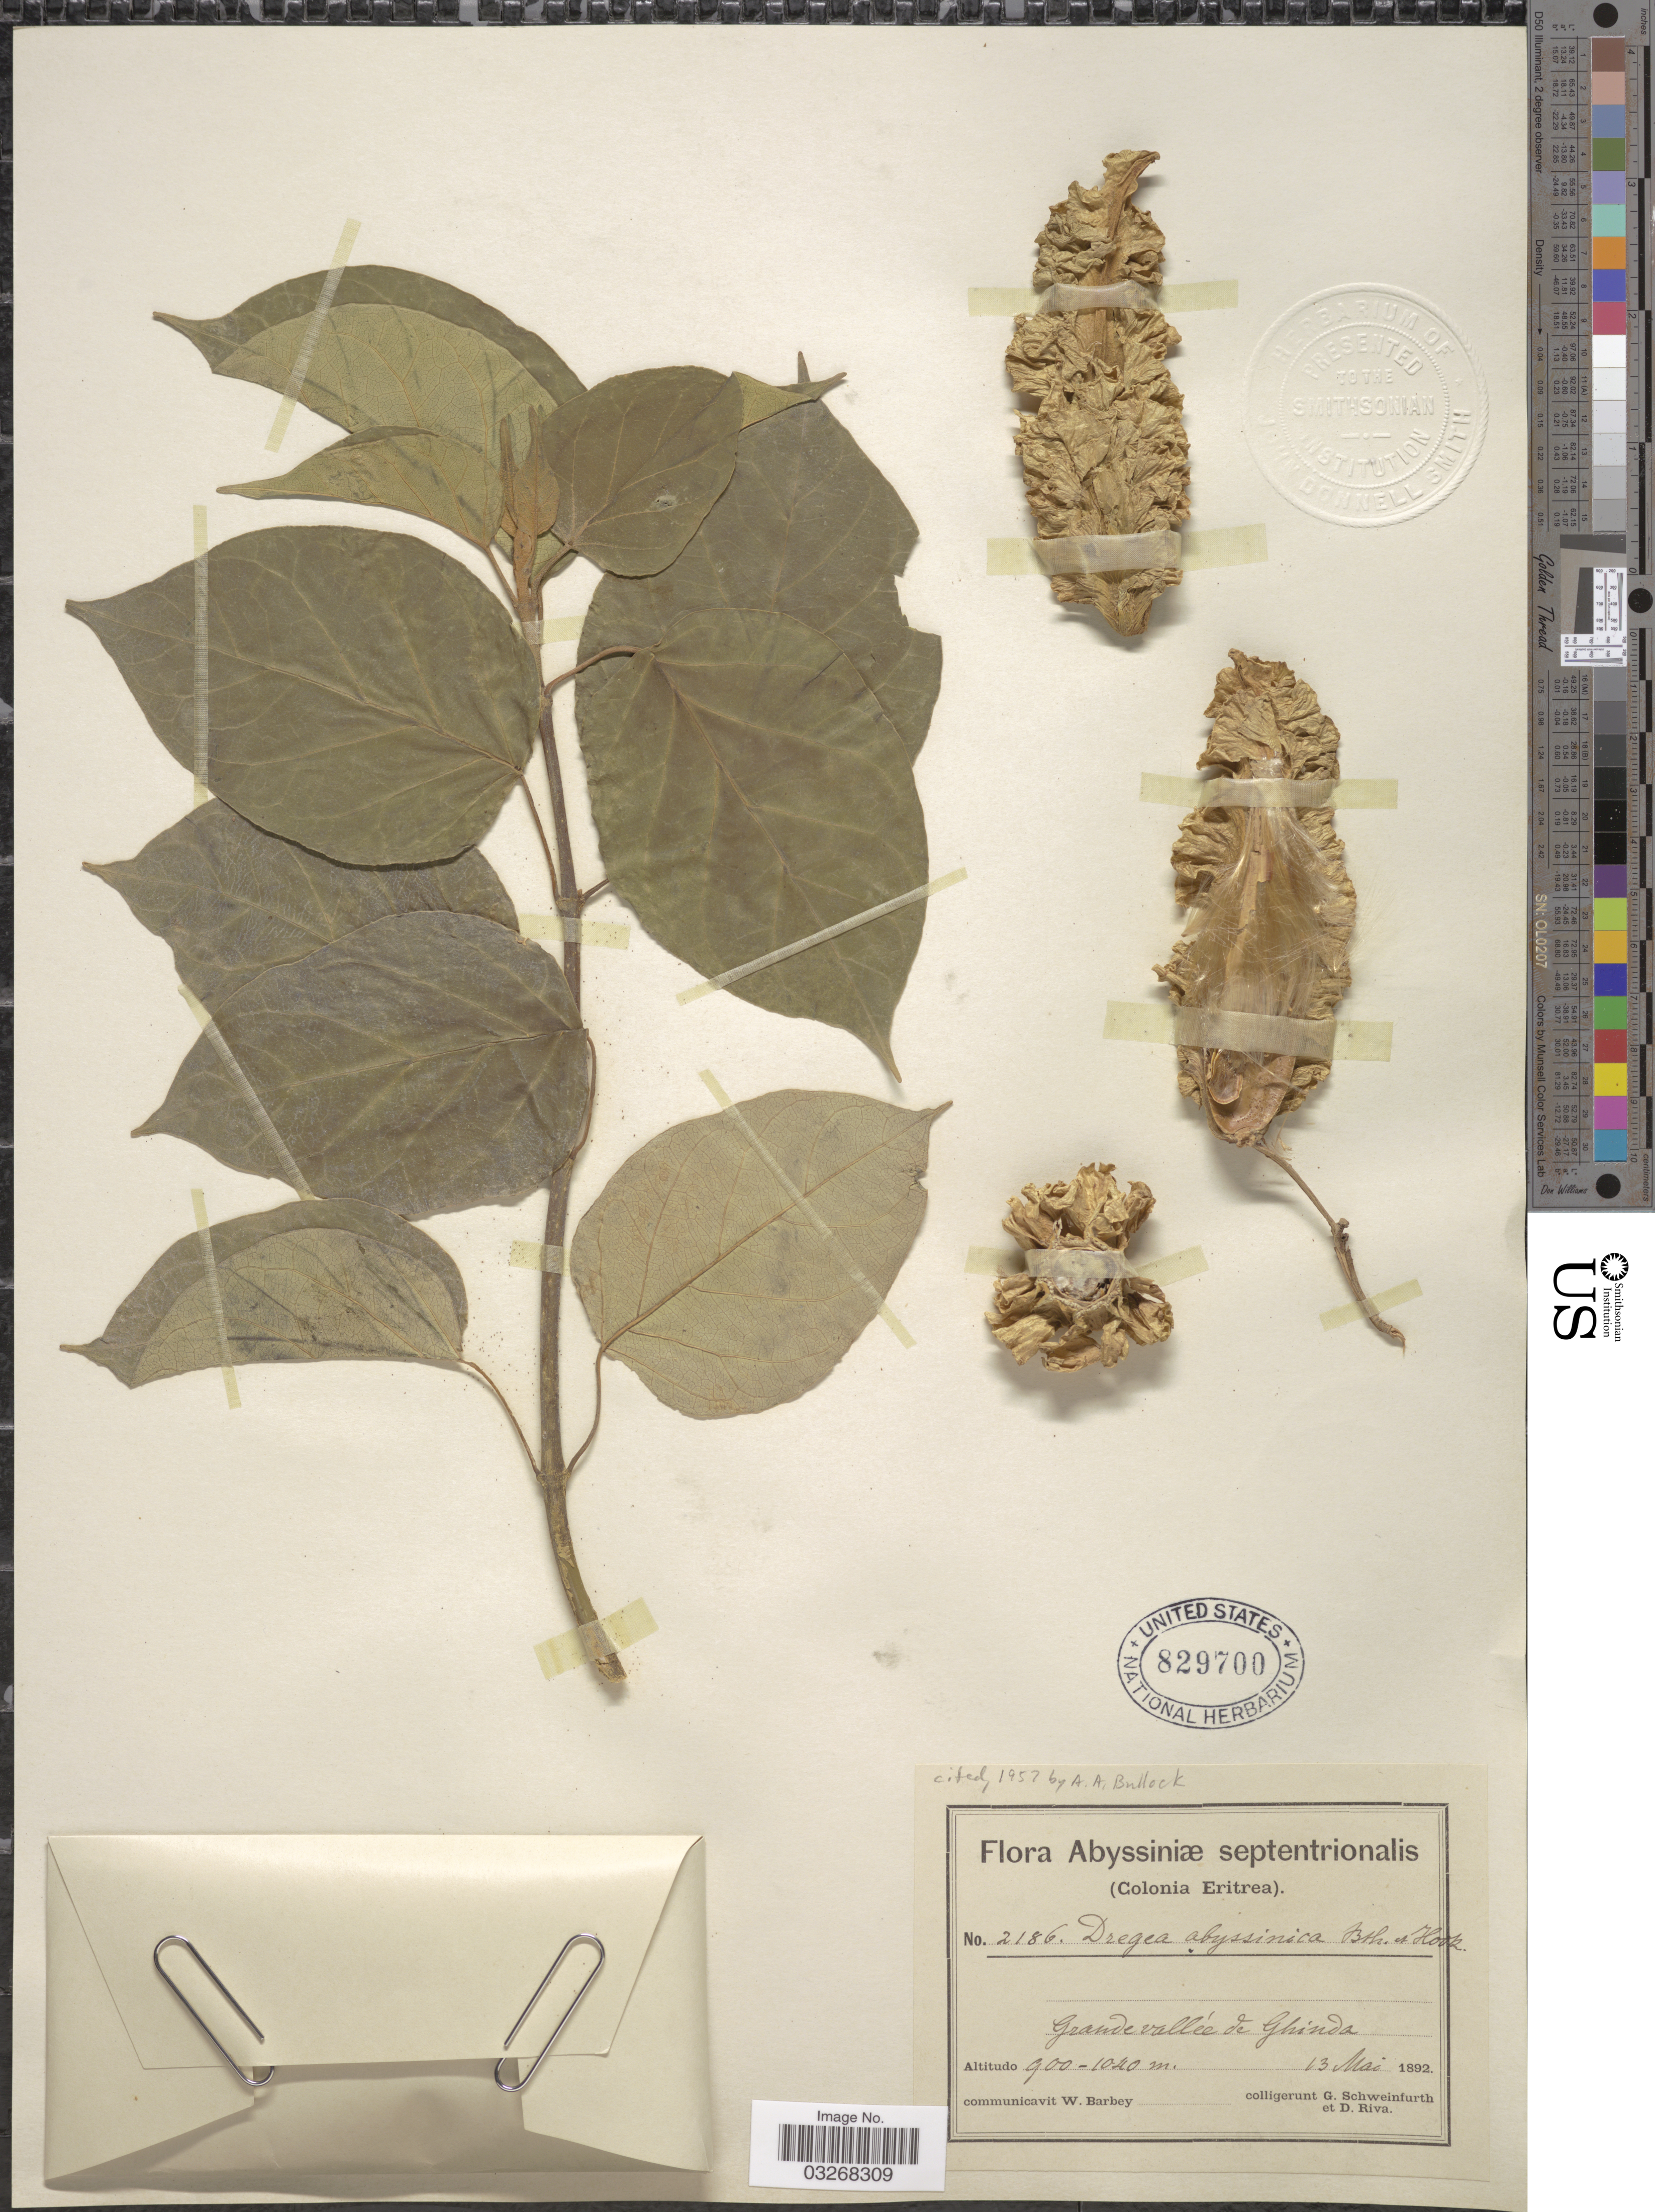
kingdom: Plantae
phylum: Tracheophyta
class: Magnoliopsida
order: Gentianales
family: Apocynaceae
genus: Dregea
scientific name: Dregea abyssinica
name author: (Hochst.) K. Schum.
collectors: G. A. Schweinfurth (herbarium) & D. Riva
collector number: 2186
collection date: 1892-05-13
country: Eritrea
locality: Abyssiniæ septentrionalis (Colonia Eritrea). Grande vallée de Ghinda.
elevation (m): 900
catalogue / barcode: US 829700